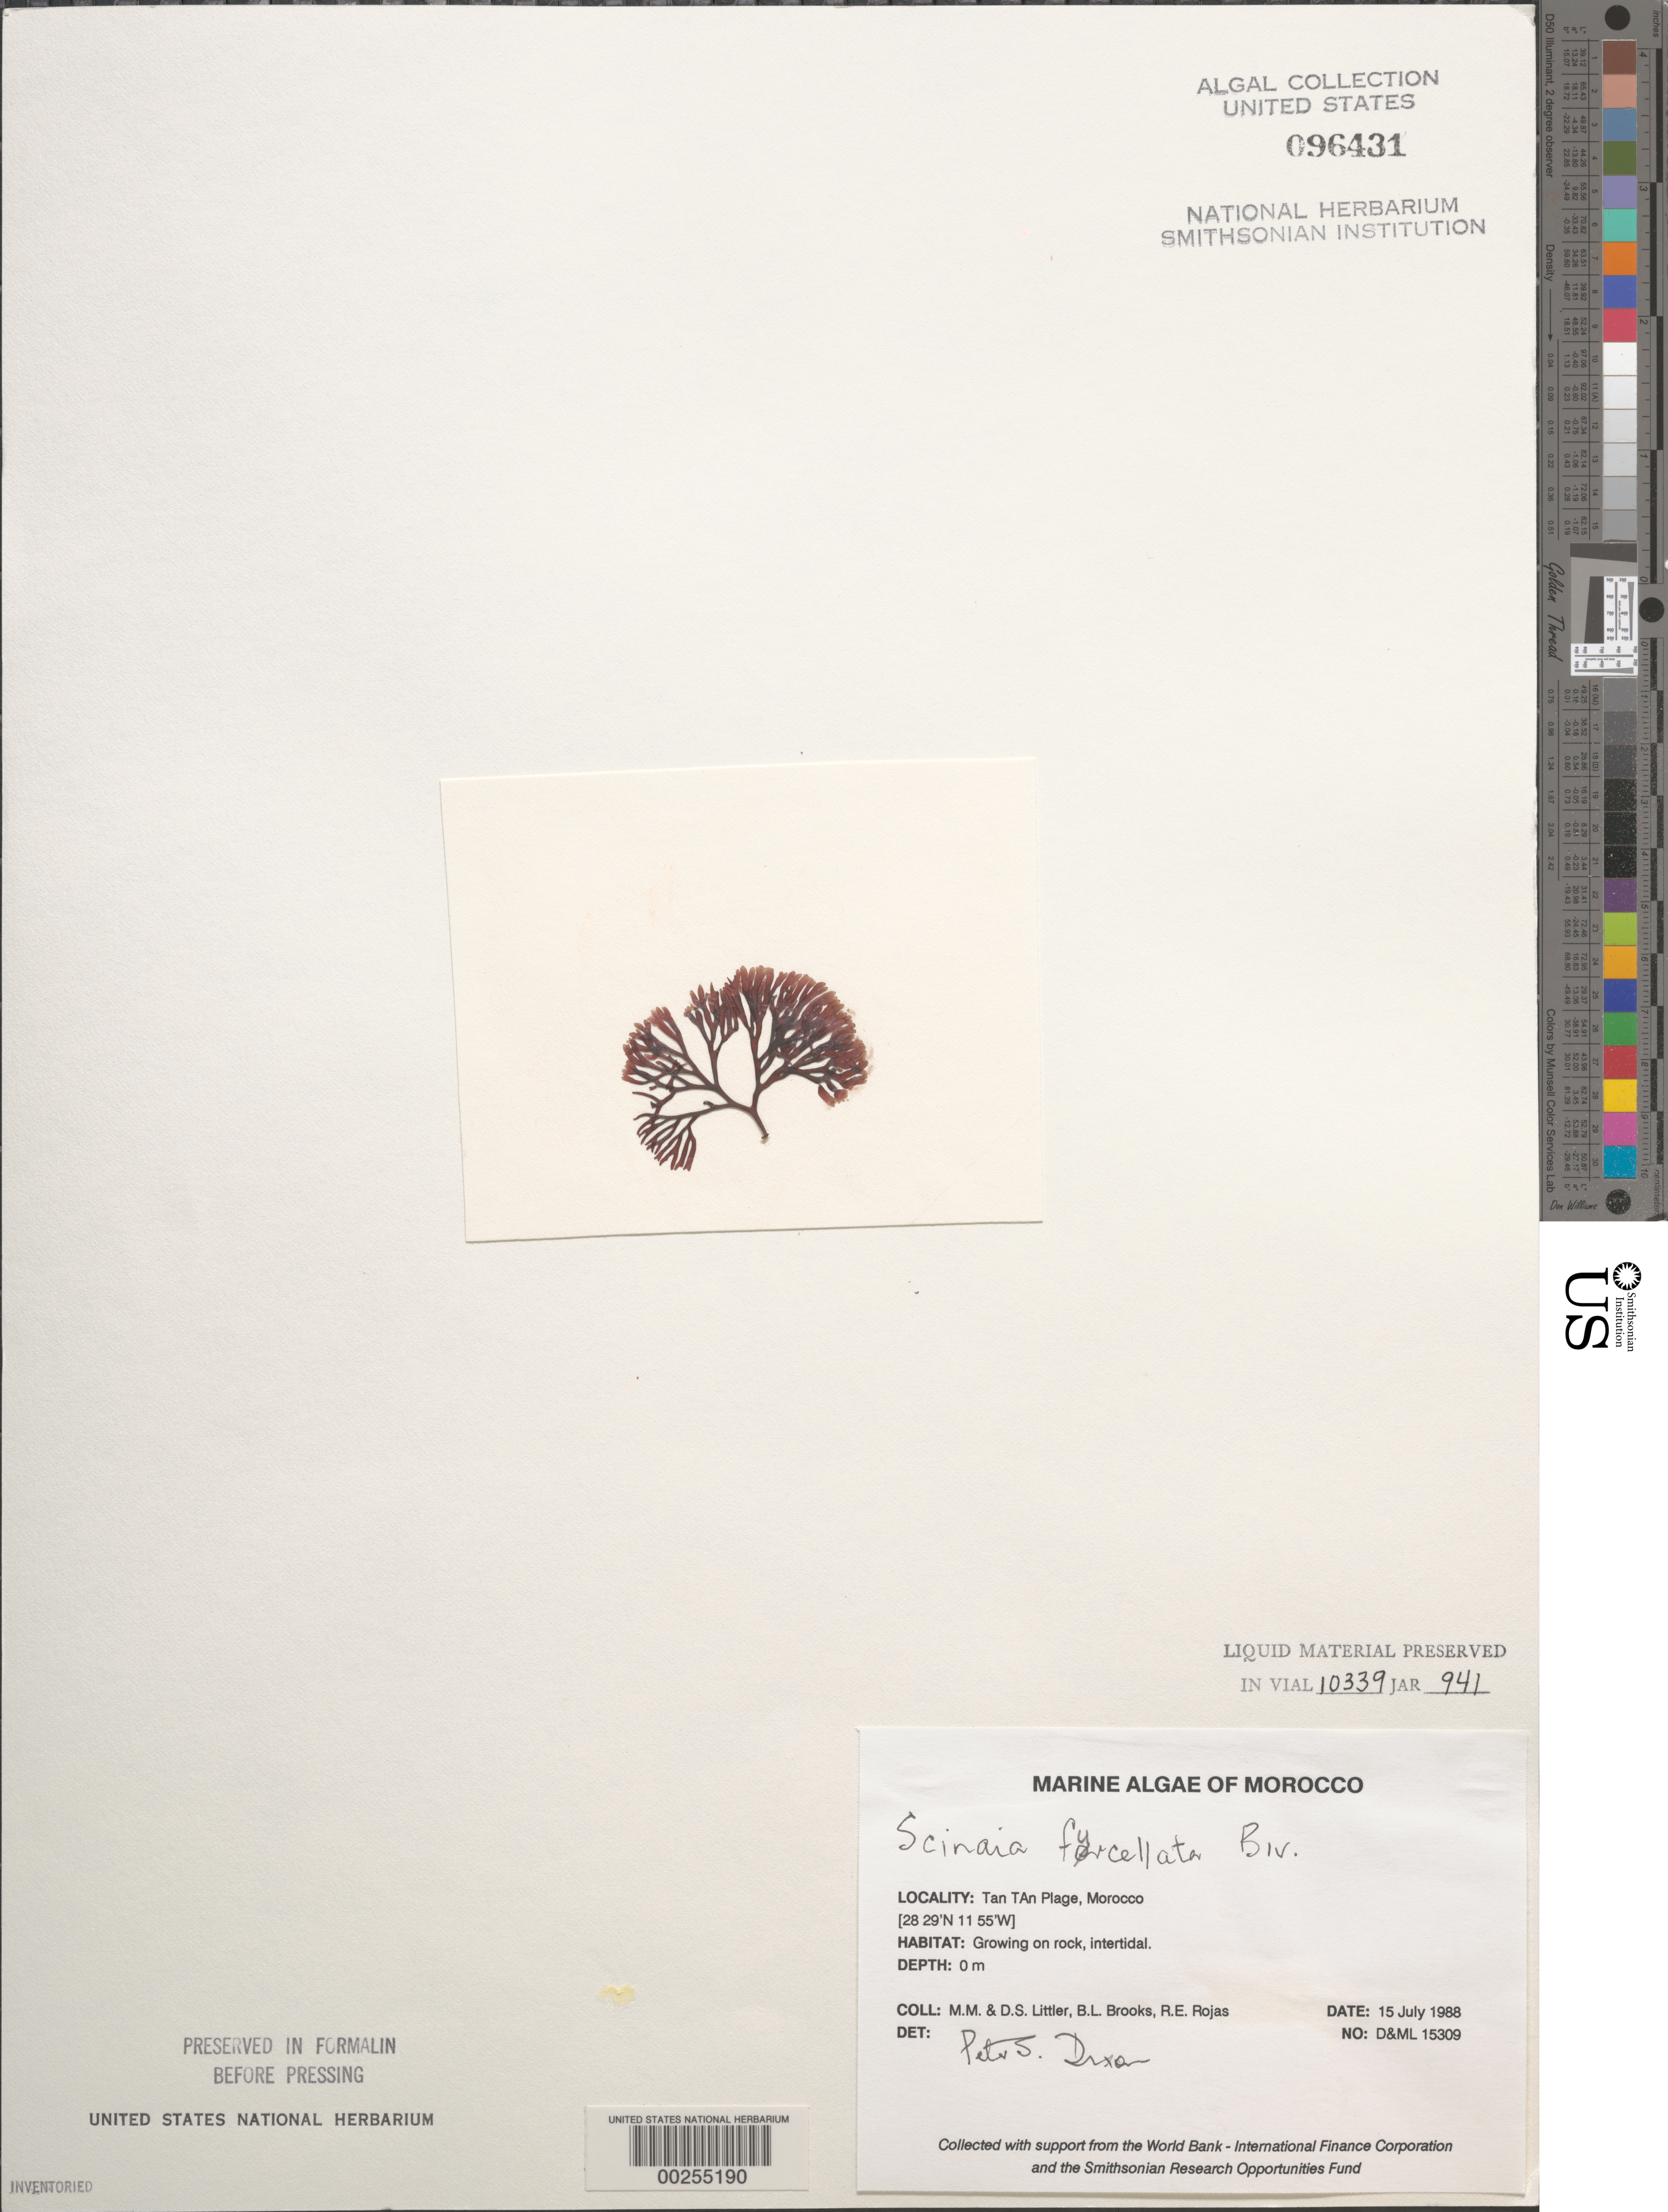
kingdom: Plantae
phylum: Rhodophyta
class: Florideophyceae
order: Nemaliales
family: Scinaiaceae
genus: Scinaia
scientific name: Scinaia furcellata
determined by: Dixon, P. S.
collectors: M. M. Littler, D. S. Littler, B. Brooks & R. Rojas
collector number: D&ML 15309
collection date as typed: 15 Jul 1988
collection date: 1988-07-15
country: Morocco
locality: Tan Tan Plage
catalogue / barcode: US 96431